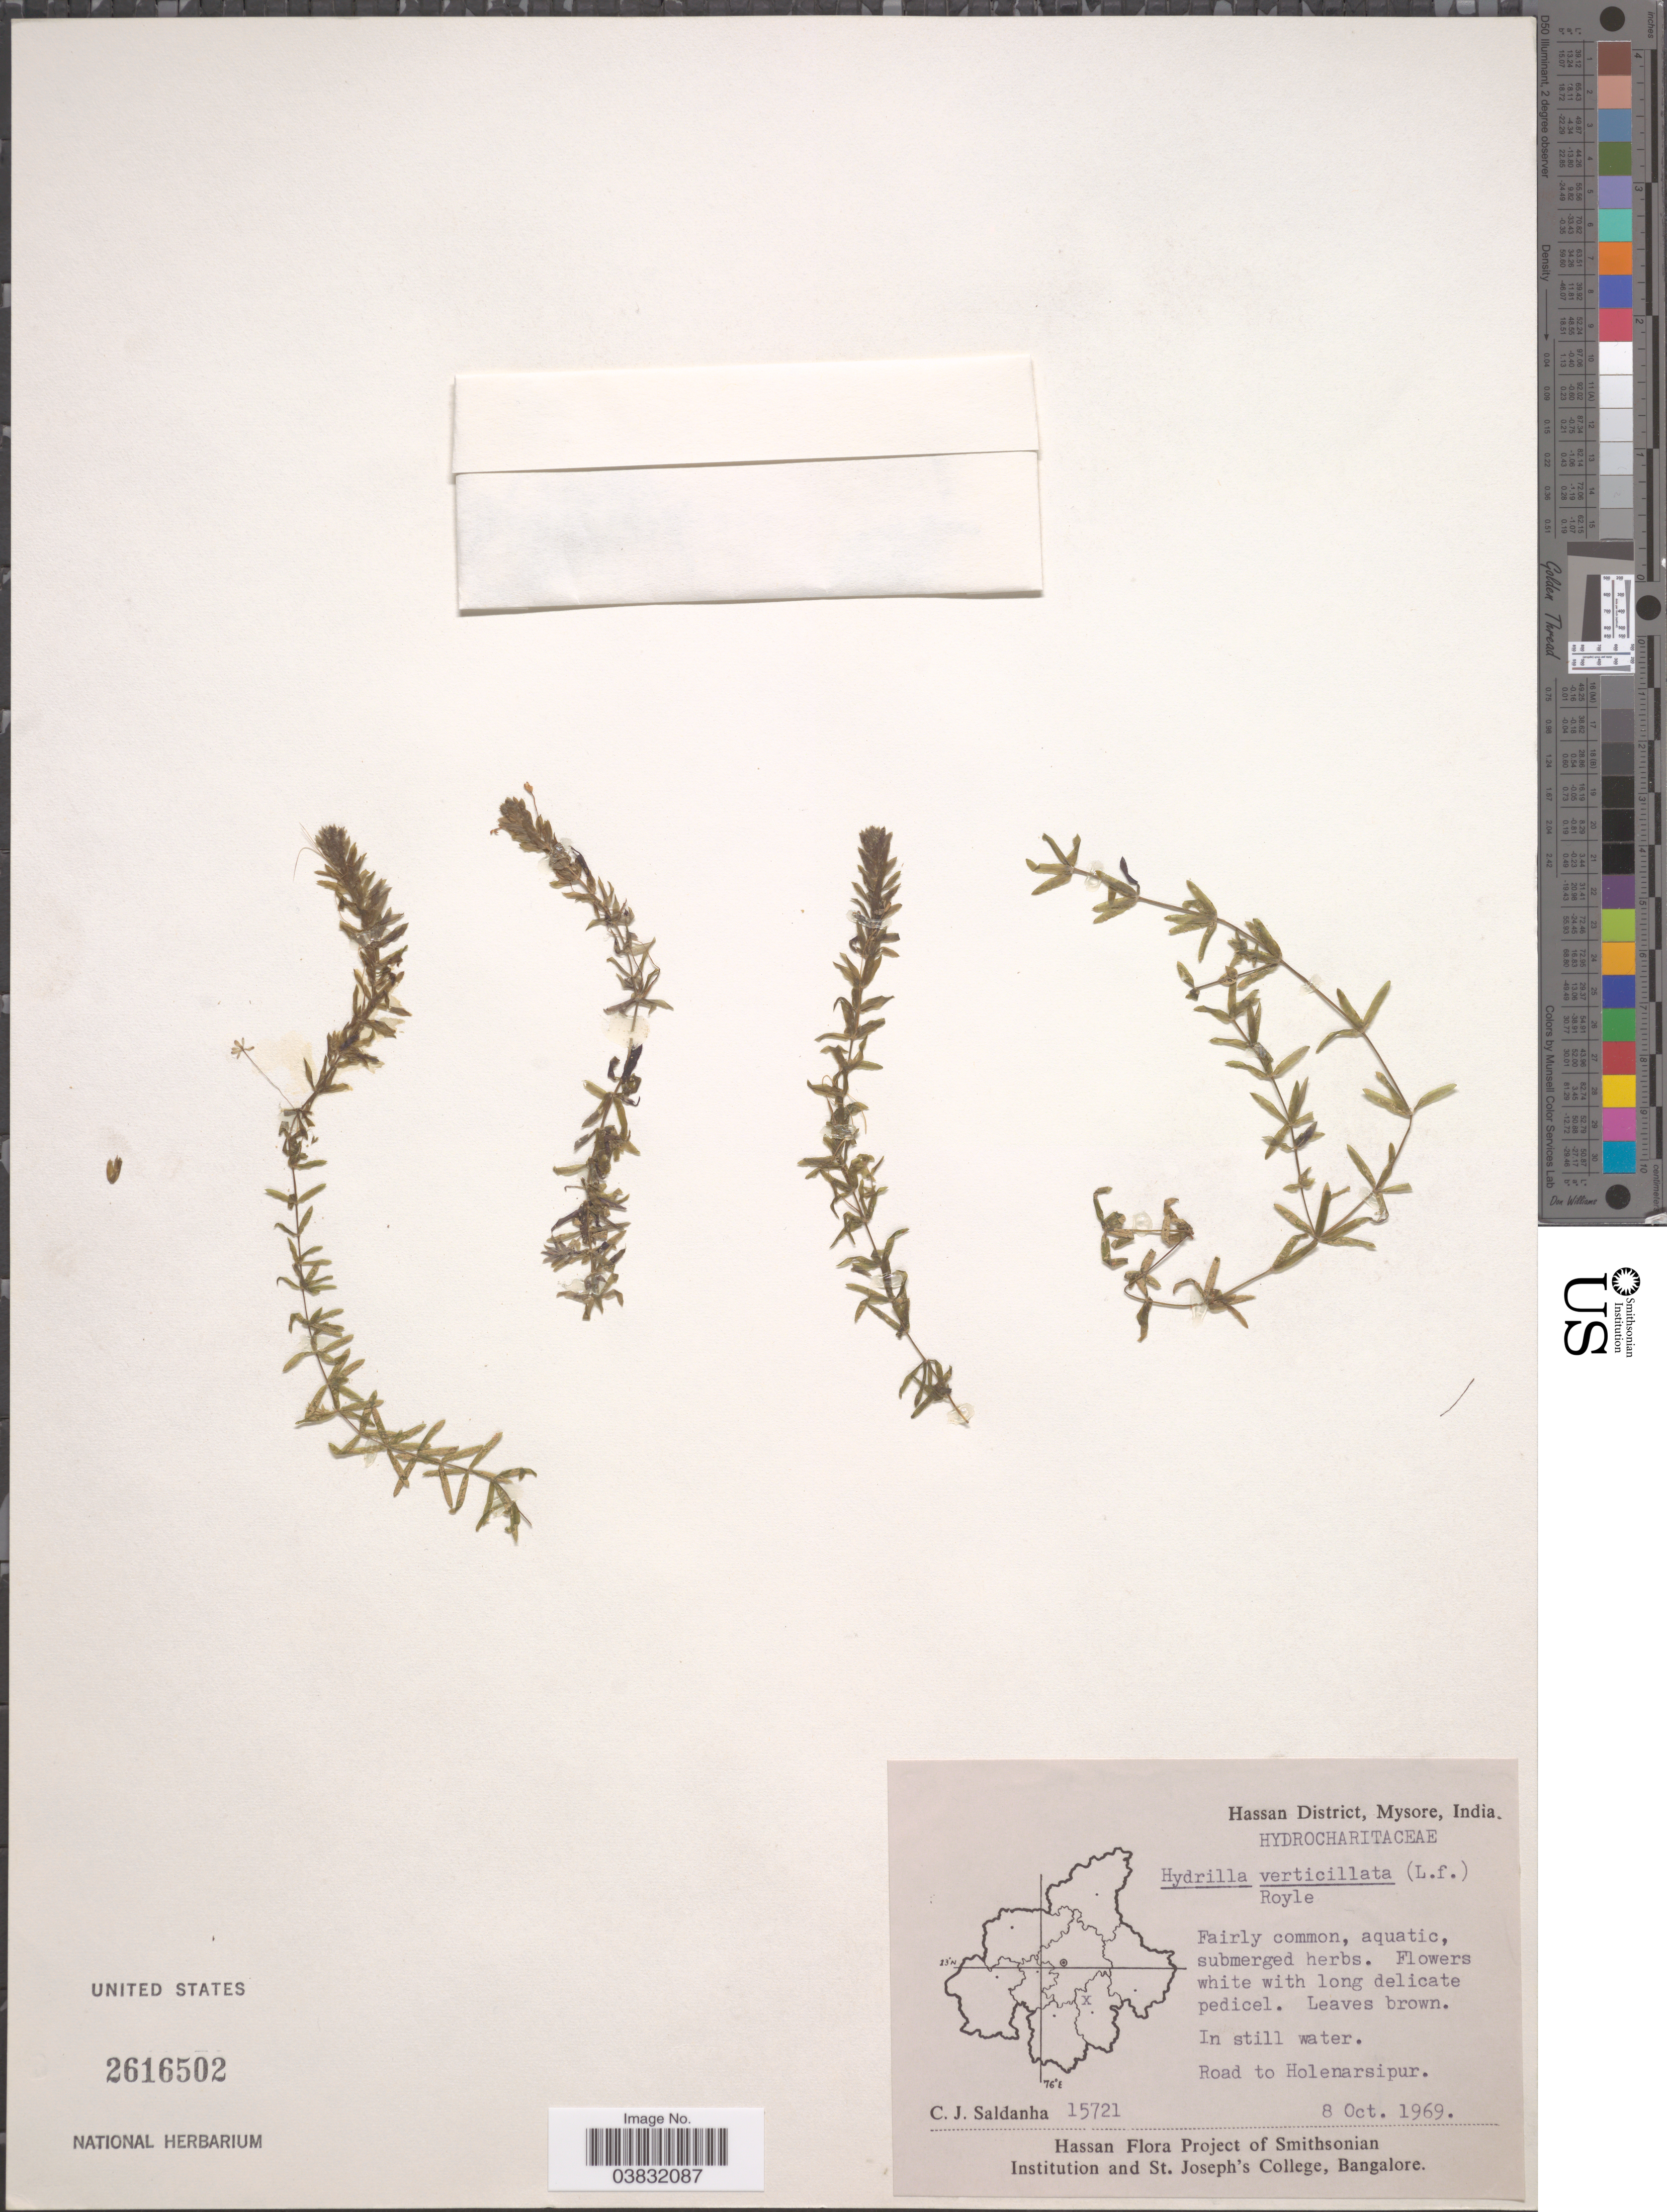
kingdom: Plantae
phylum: Tracheophyta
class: Liliopsida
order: Alismatales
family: Hydrocharitaceae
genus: Hydrilla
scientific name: Hydrilla verticillata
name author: (L. f.) Royle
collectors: C. J. Saldanha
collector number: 15721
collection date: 1969-10-08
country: India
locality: Hassan District, Mysore. Road to Holenarsipur.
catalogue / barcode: US 2616502